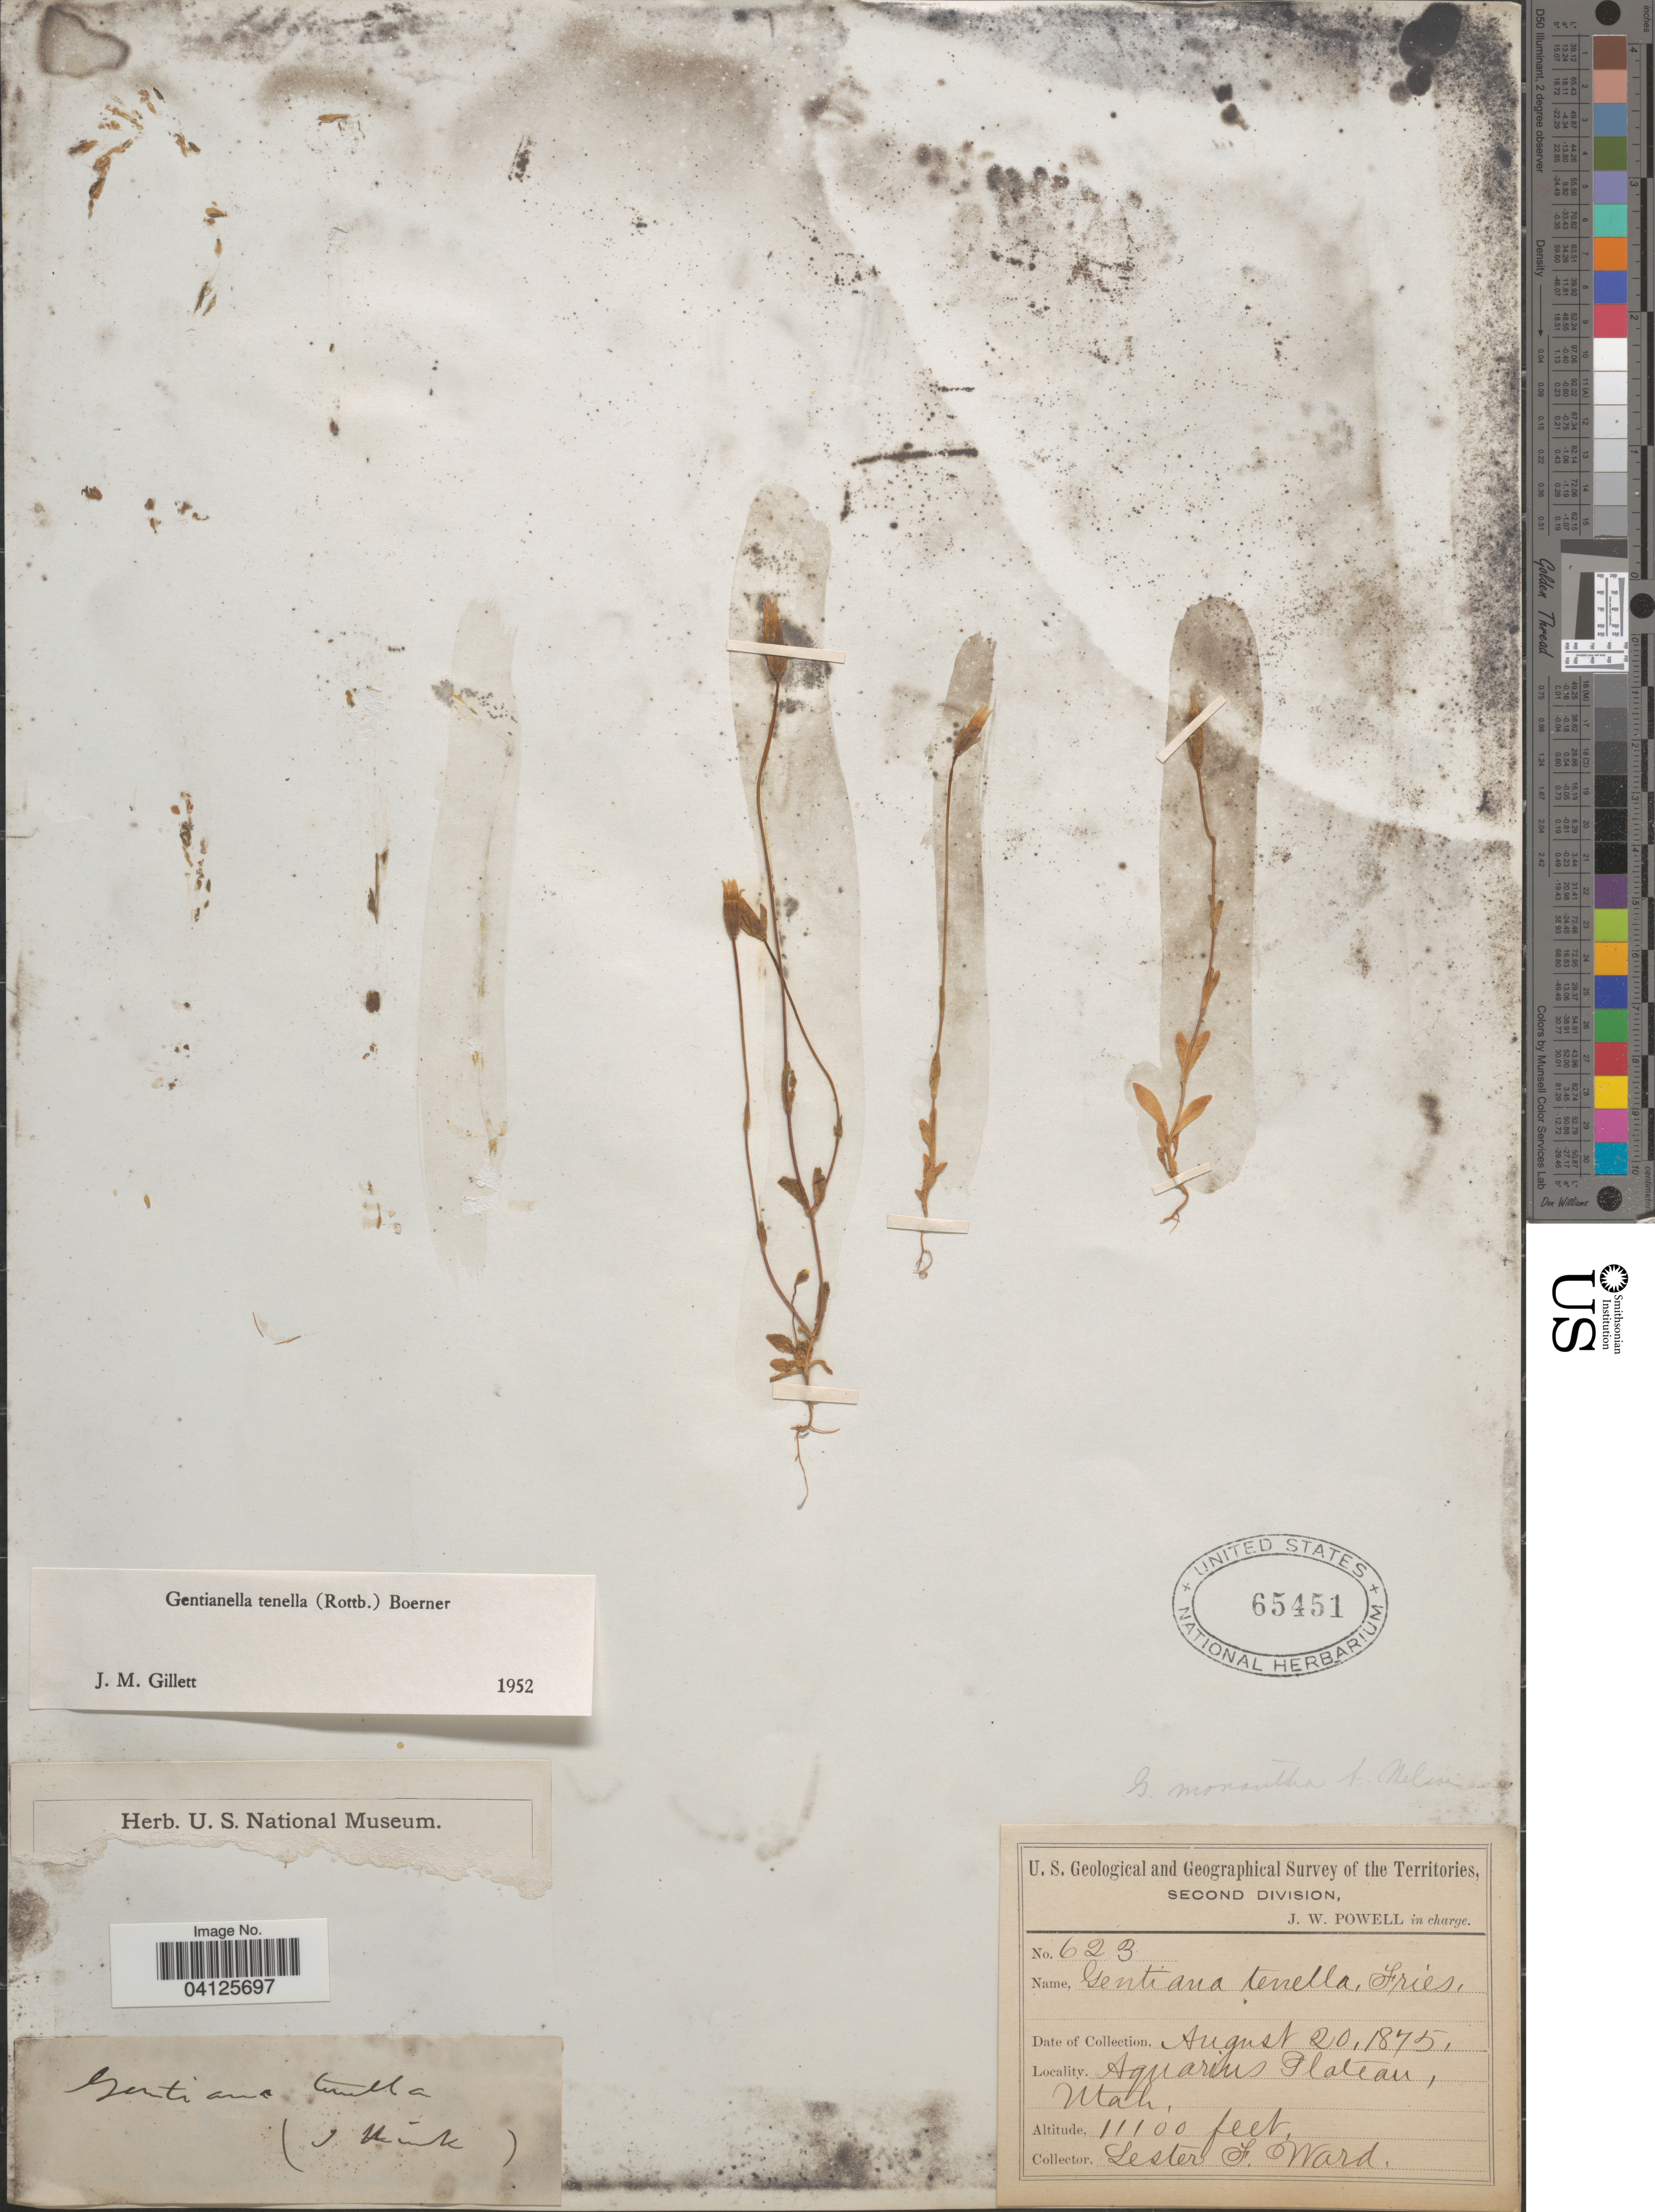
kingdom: Plantae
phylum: Tracheophyta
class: Magnoliopsida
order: Gentianales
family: Gentianaceae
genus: Gentianella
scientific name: Gentianella tenella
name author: (Rottb.) Börner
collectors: L. F. Ward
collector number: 623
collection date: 1875-08-26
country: United States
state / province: Utah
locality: U.S. Geological and Geographical Survey of the Territories, Second Division. Aquarius Plateau.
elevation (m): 3383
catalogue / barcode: US 65451